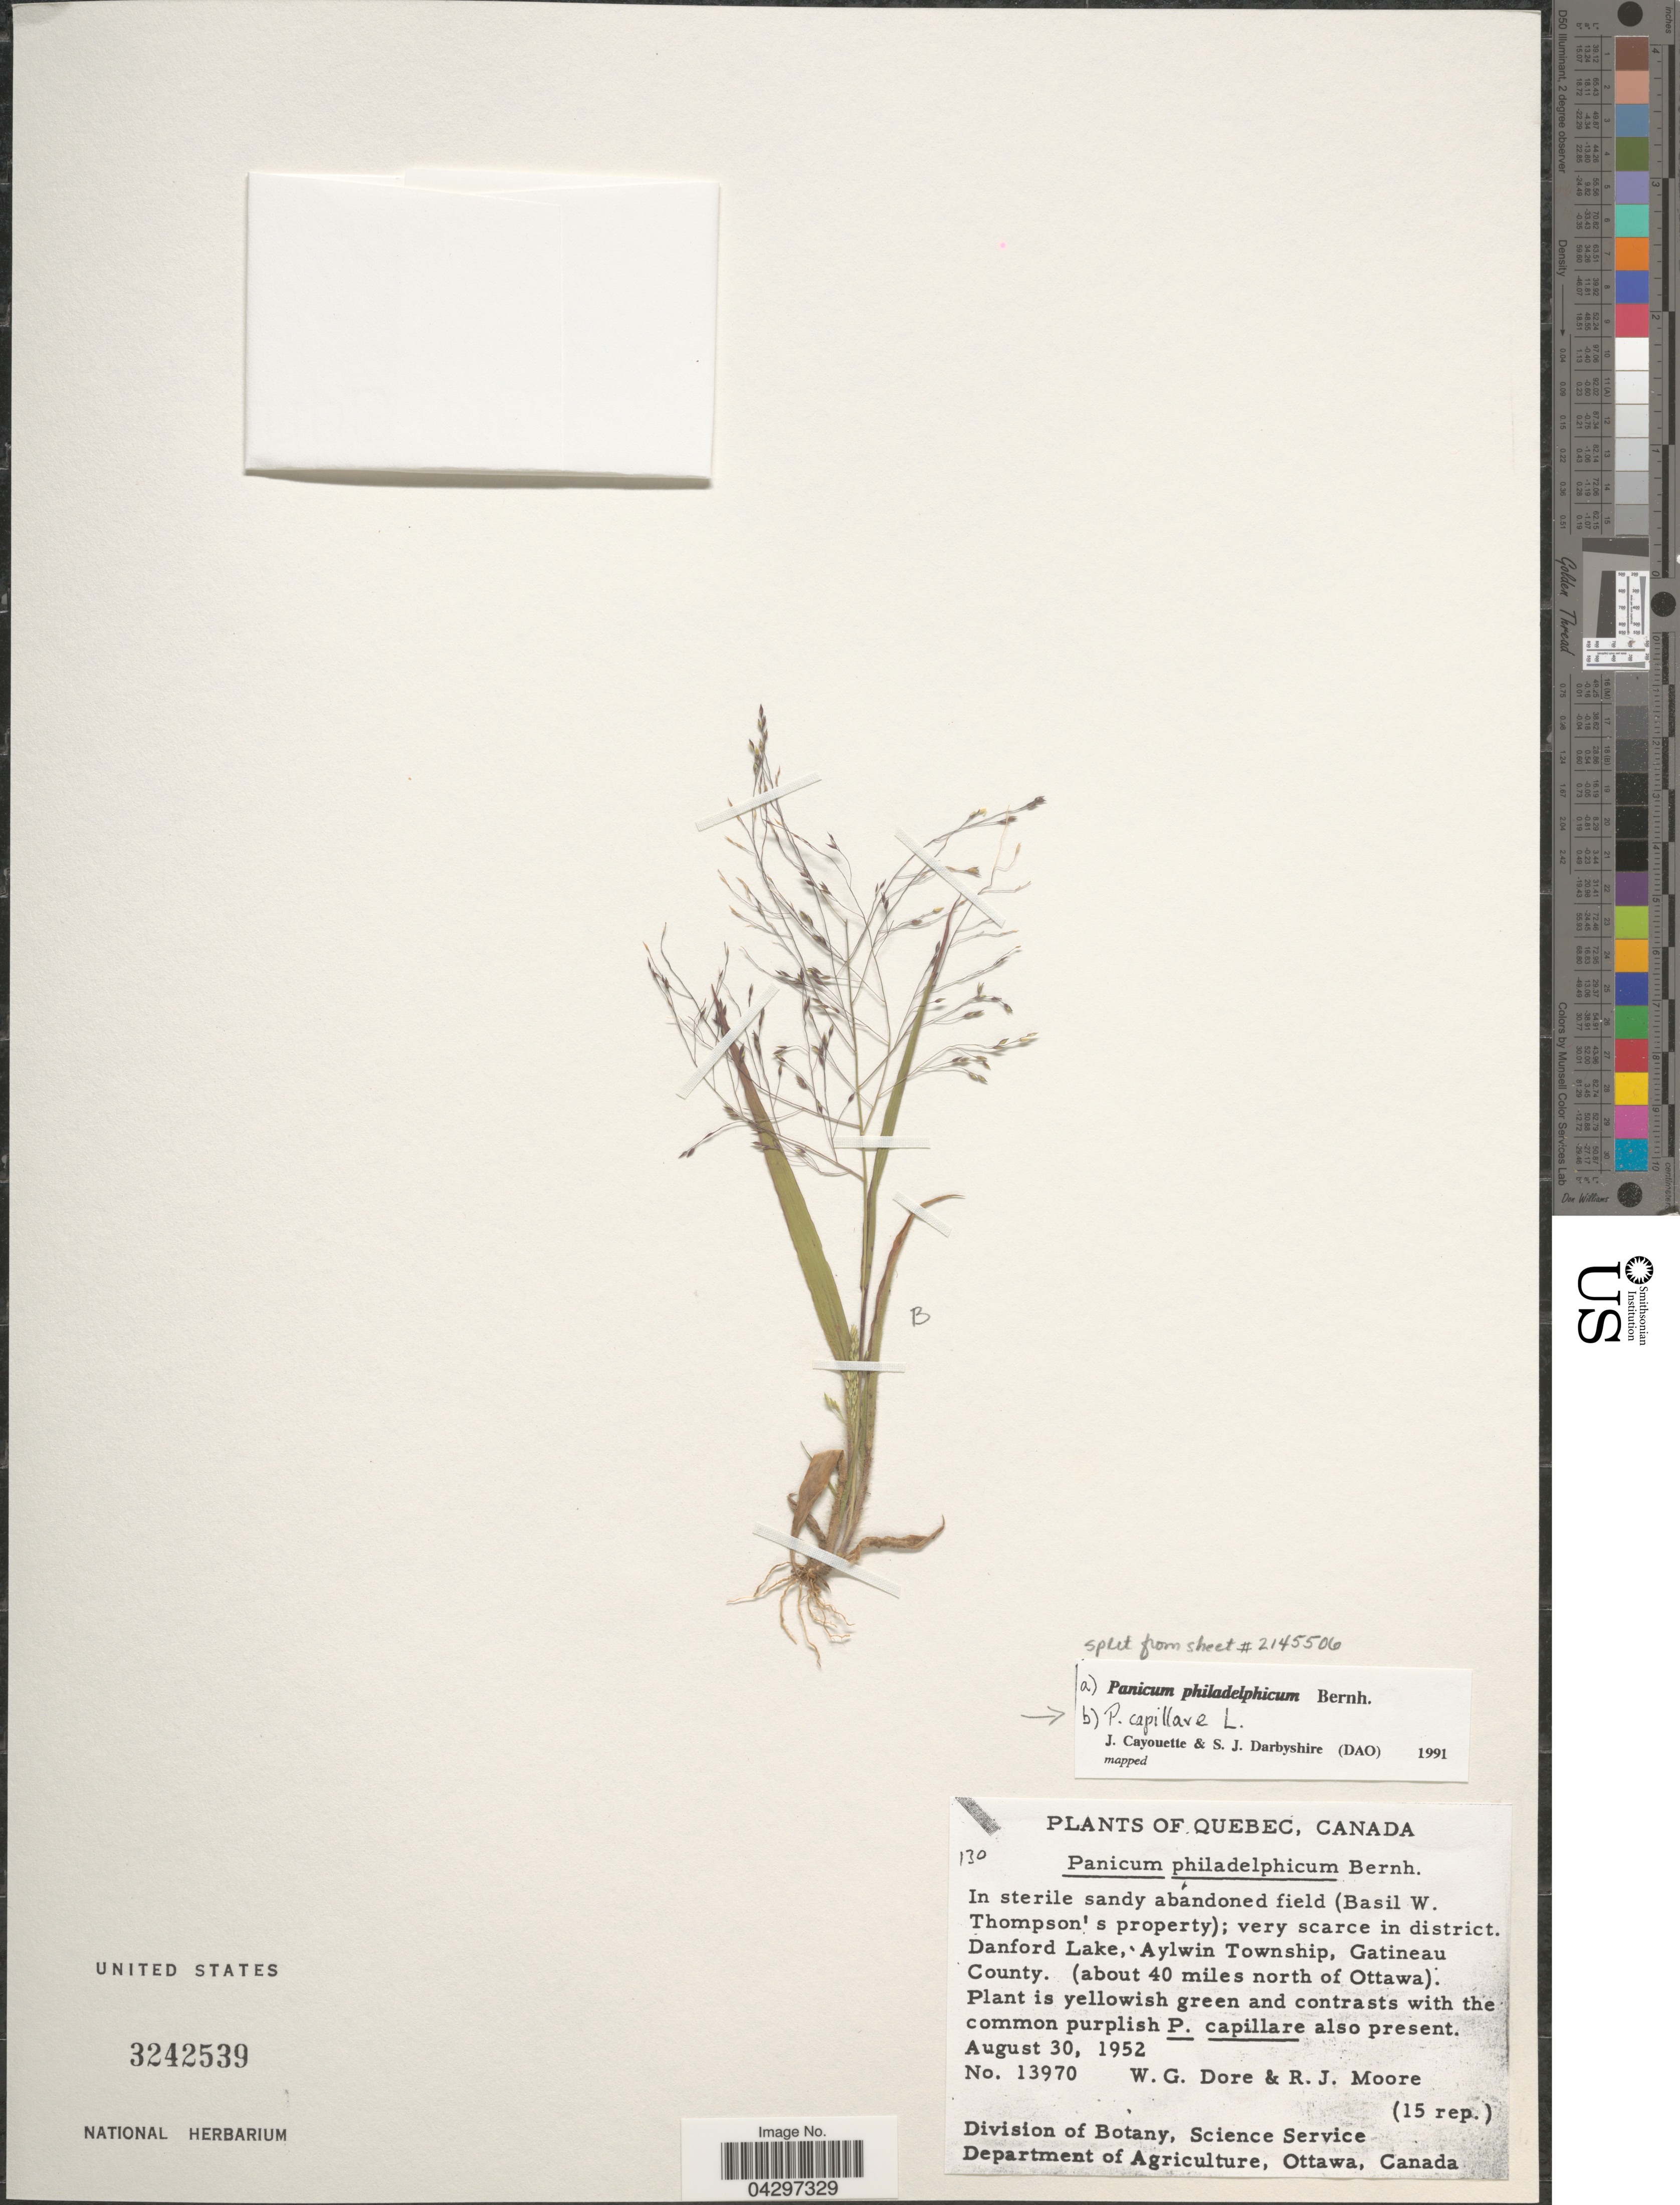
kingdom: Plantae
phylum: Tracheophyta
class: Liliopsida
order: Poales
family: Poaceae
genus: Panicum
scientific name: Panicum capillare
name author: L.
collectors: W. Dore & R. J. Moore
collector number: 13970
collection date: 1952-08-30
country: Canada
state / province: Quebec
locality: In sterile sandy abandoned field (Basil W. Thompson's property). Danford Lake, Aylwin Township, Gatineau County. (about 40 miles north of Ottawa).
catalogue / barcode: US 3242539